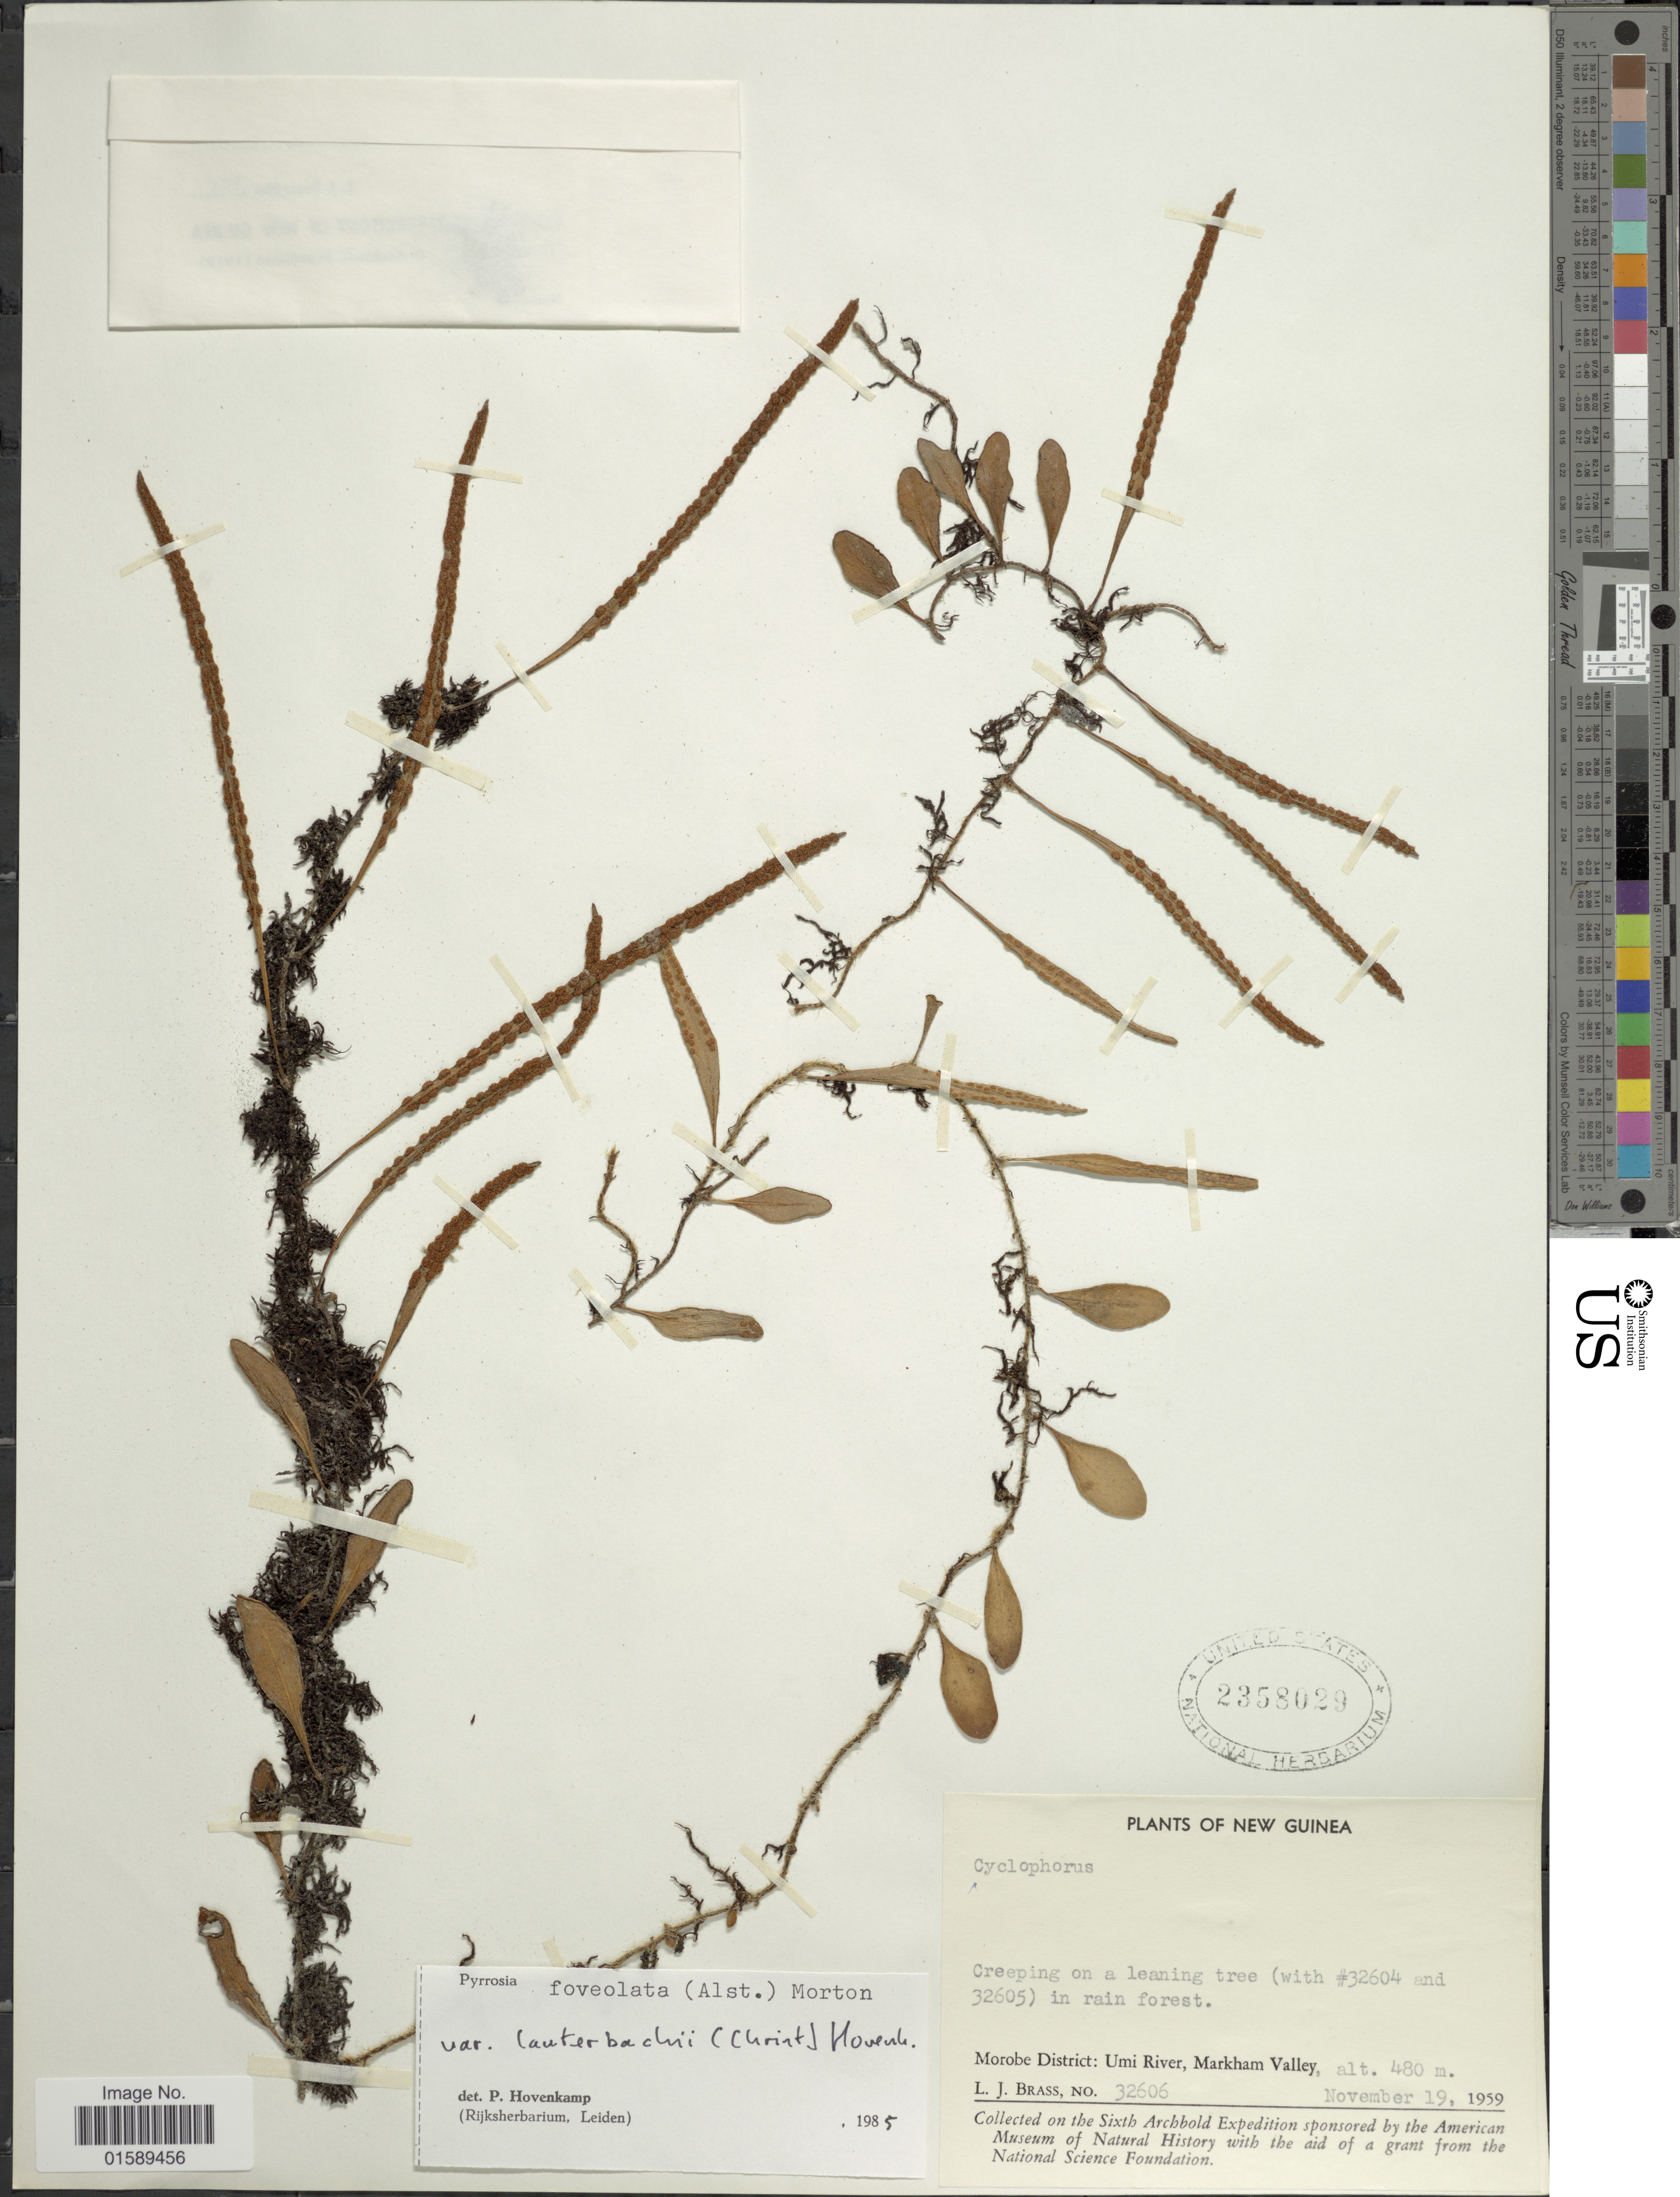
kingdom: Plantae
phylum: Tracheophyta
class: Polypodiopsida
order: Polypodiales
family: Polypodiaceae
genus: Pyrrosia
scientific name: Pyrrosia foveolata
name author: (Alston) C.V. Morton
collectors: L. J. Brass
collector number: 32606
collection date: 1959-11-19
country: Papua New Guinea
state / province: Morobe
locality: New Guinea, Morobe District: Umi River, Markham Valley.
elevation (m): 480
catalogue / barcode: US 2358029